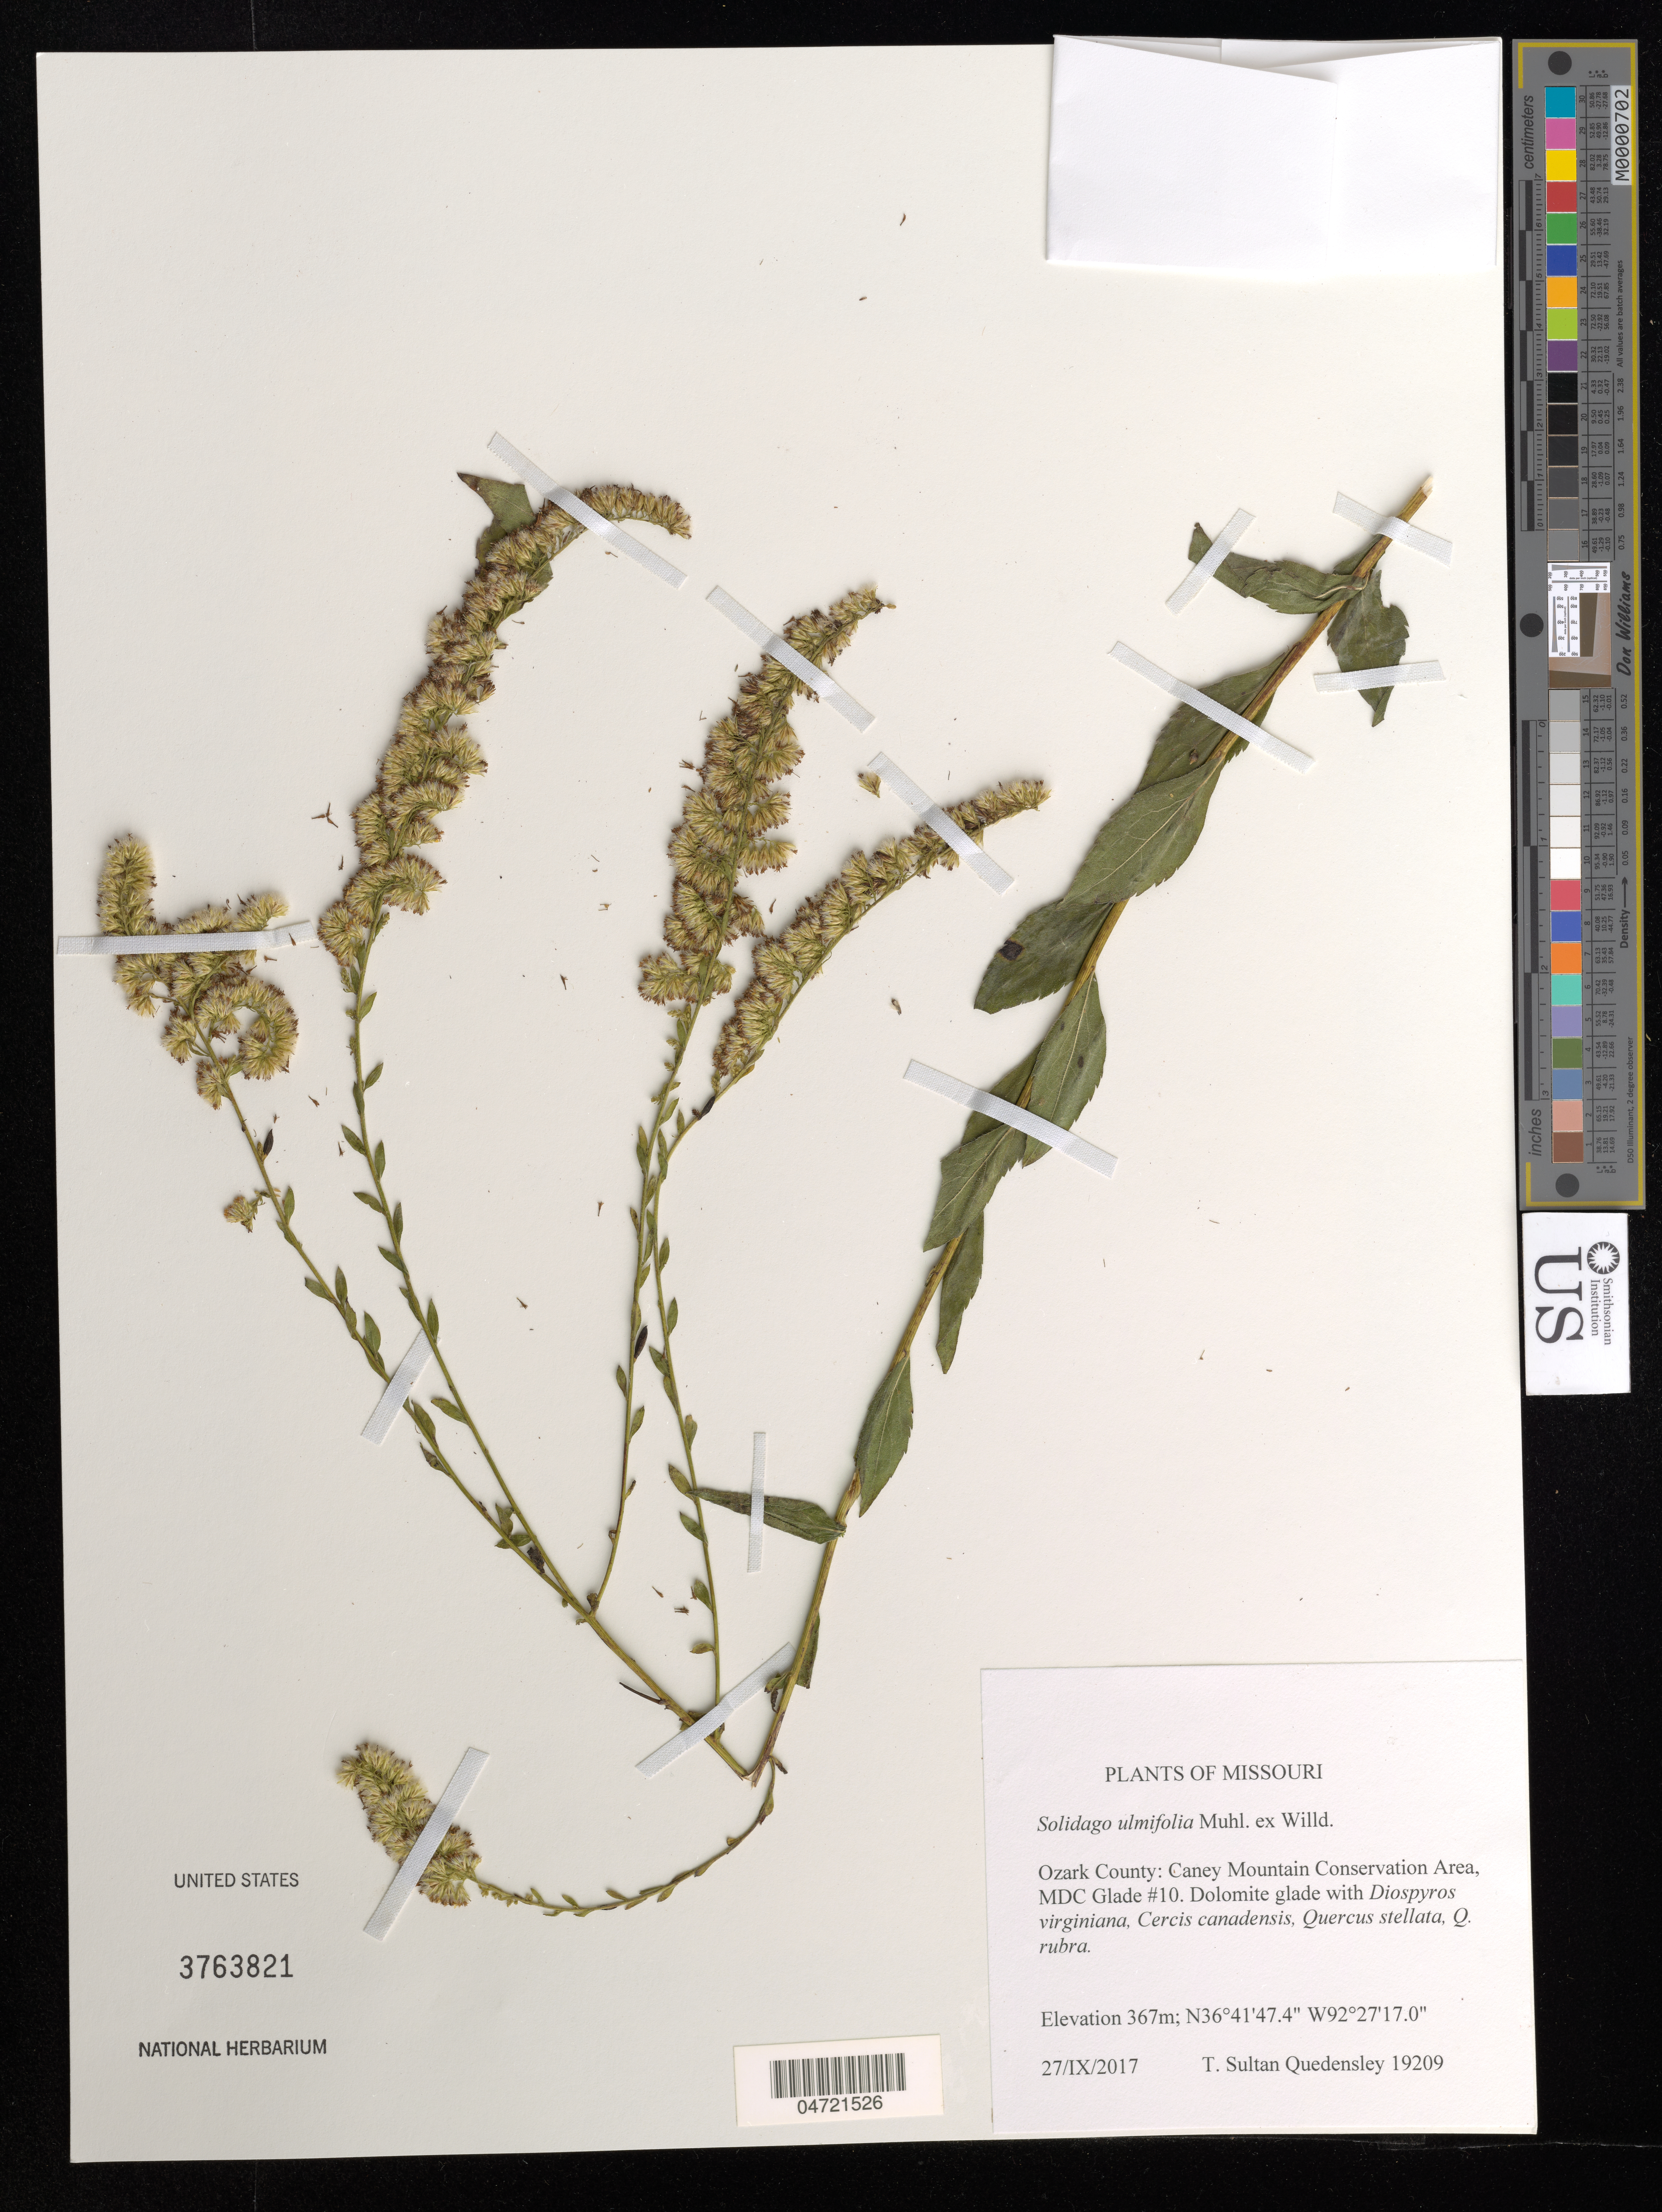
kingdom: Plantae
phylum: Tracheophyta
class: Magnoliopsida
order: Asterales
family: Asteraceae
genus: Solidago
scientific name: Solidago ulmifolia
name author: Muhl. ex Willd.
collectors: T. S. Quedensley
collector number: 19209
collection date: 2017-09-27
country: United States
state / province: Missouri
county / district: Ozark County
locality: Caney Mountain Conservation Area, MDC Clade #10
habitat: Dolomite glade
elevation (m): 367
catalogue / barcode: US 3763821